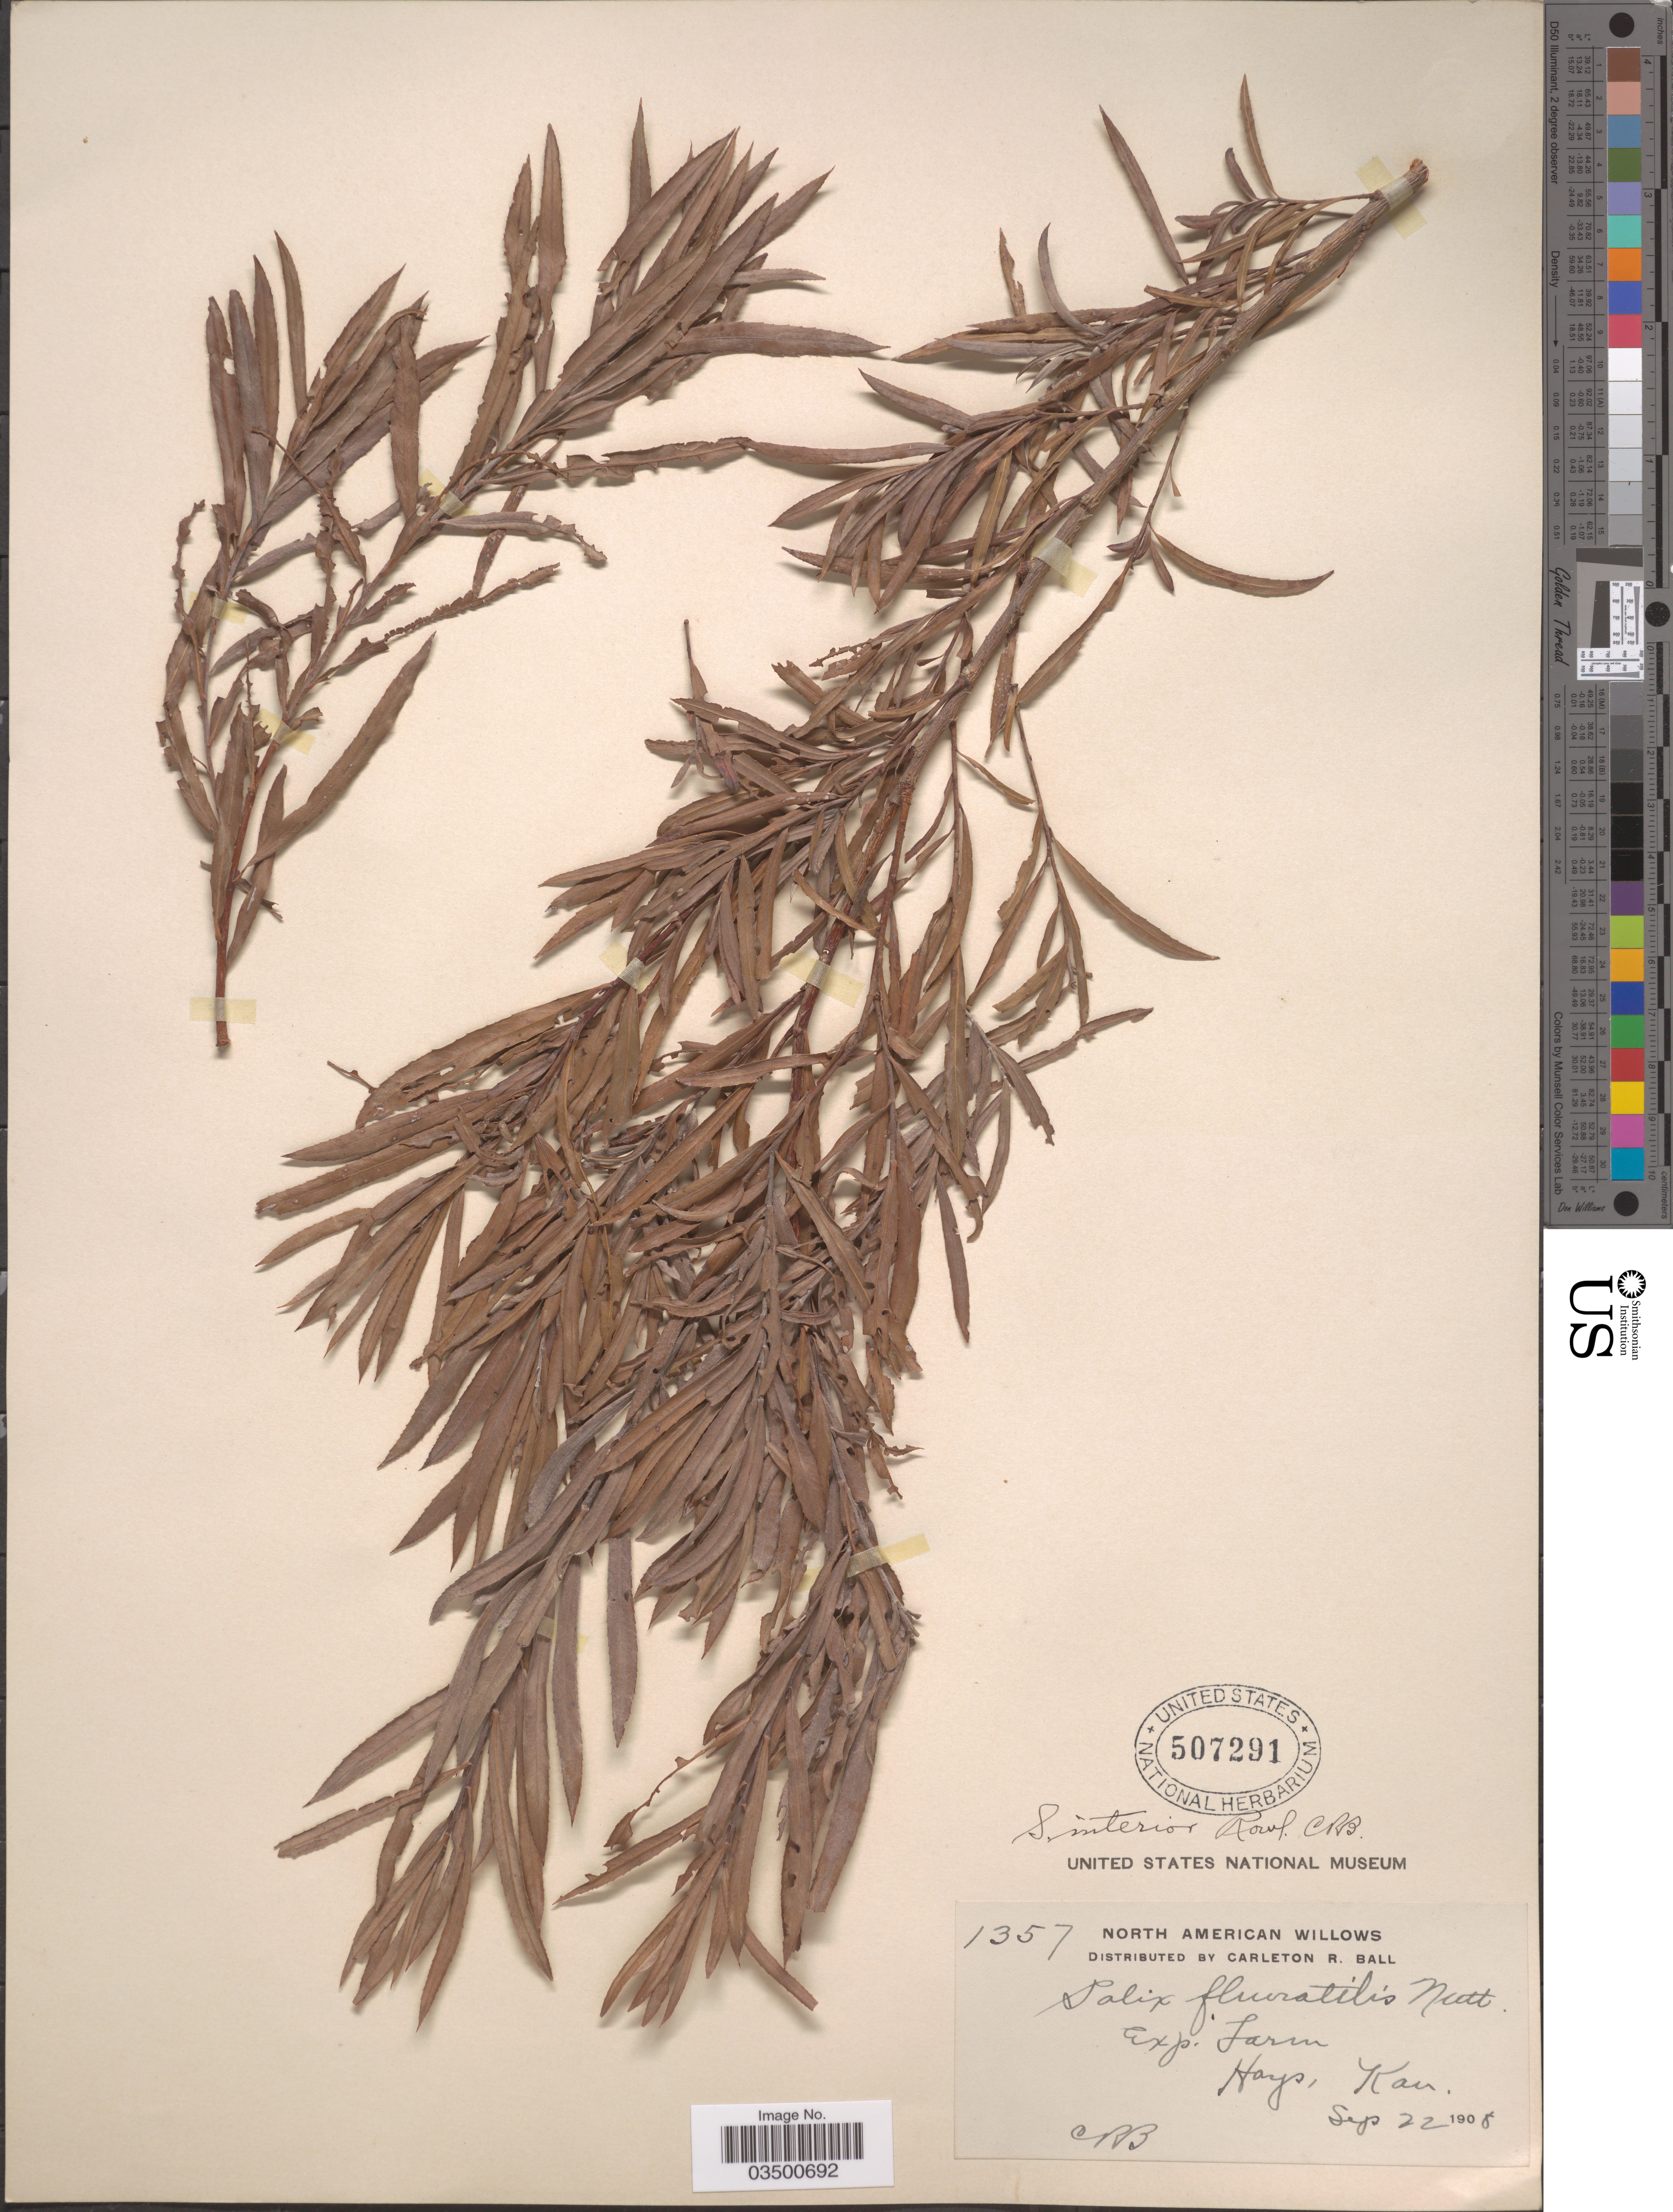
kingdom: Plantae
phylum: Tracheophyta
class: Magnoliopsida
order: Malpighiales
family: Salicaceae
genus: Salix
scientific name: Salix interior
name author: Rowlee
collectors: C. R. Ball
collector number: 1357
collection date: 1908-09-22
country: United States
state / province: Kansas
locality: Exp. Farm. Hays.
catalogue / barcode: US 507291